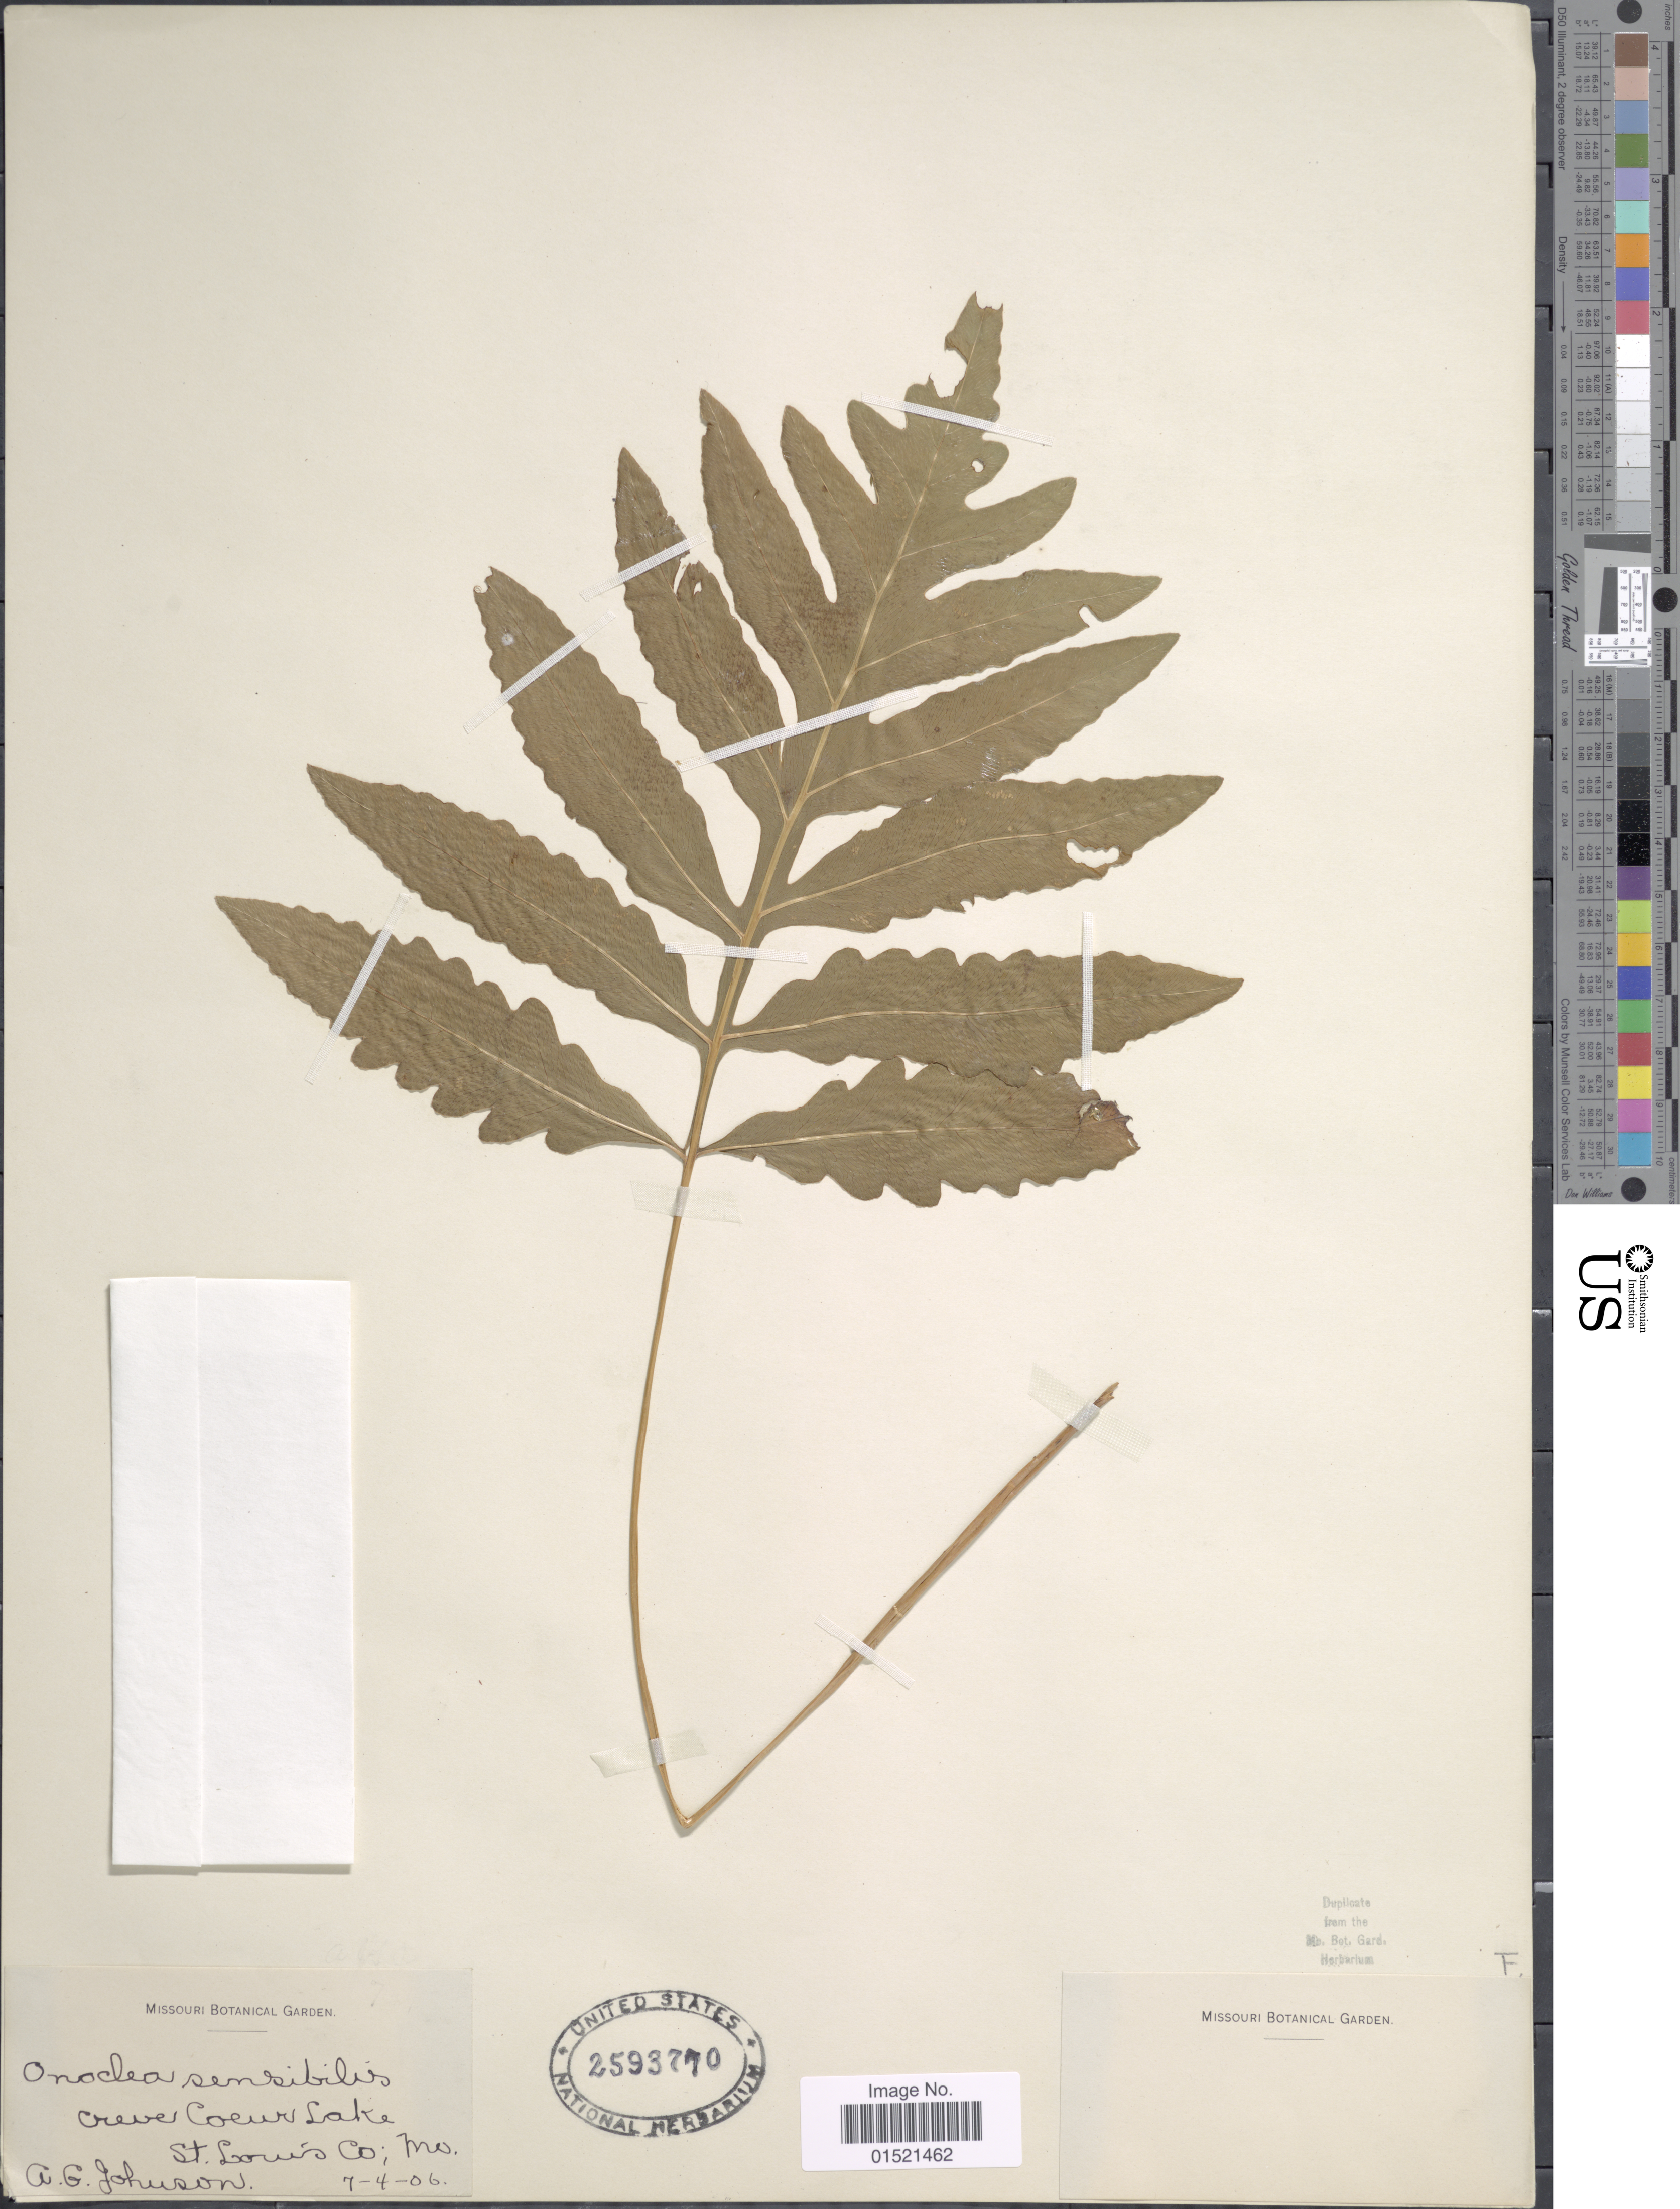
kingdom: Plantae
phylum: Tracheophyta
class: Polypodiopsida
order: Polypodiales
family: Onocleaceae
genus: Onoclea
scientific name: Onoclea sensibilis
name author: L.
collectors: A. Johnson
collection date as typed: Transcribed d/m/y: 4/7/6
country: United States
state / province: Missouri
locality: Creve Coeur Lake, St Louis Co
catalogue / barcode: US 2593770